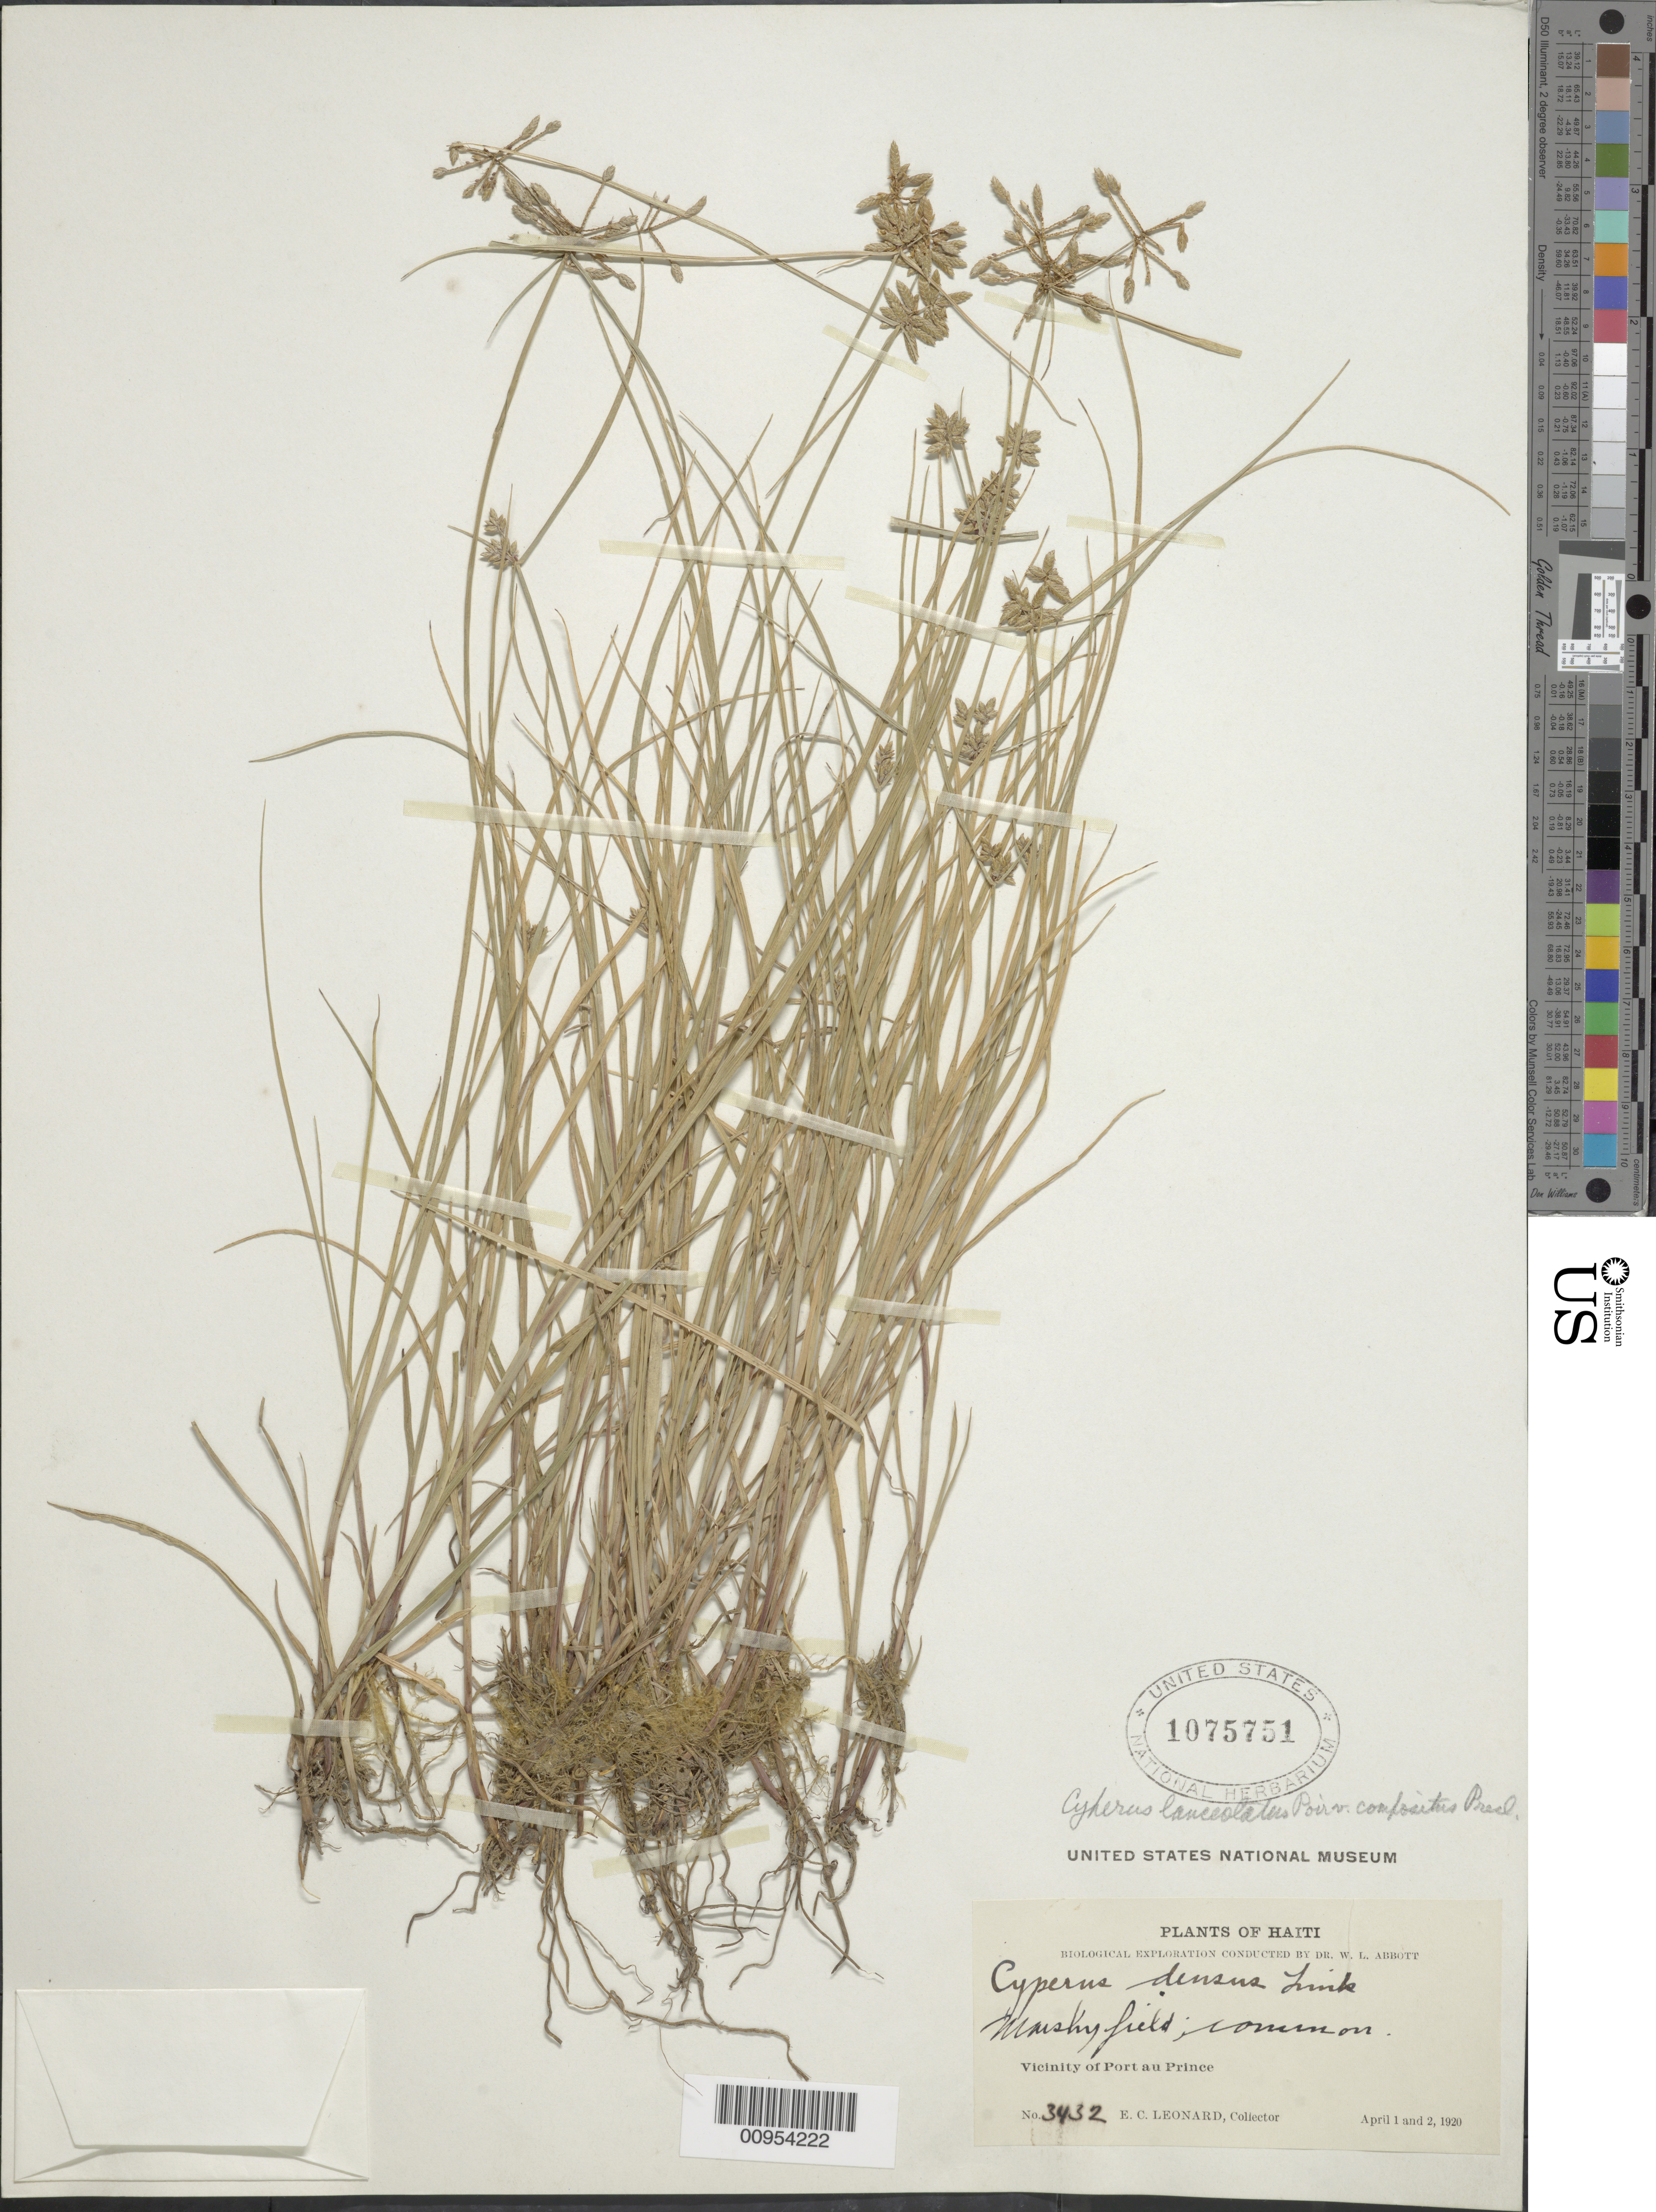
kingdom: Plantae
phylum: Tracheophyta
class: Liliopsida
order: Poales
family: Cyperaceae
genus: Cyperus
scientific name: Cyperus lanceolatus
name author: Poir.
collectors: E. C. Leonard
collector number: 3432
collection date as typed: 01 Apr 1920 and 02 Apr 1920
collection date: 1920-04-01,1920-04-02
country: Haiti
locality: Vicinity of Port au Prince, marshy field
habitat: Marshy field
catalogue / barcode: US 1075751